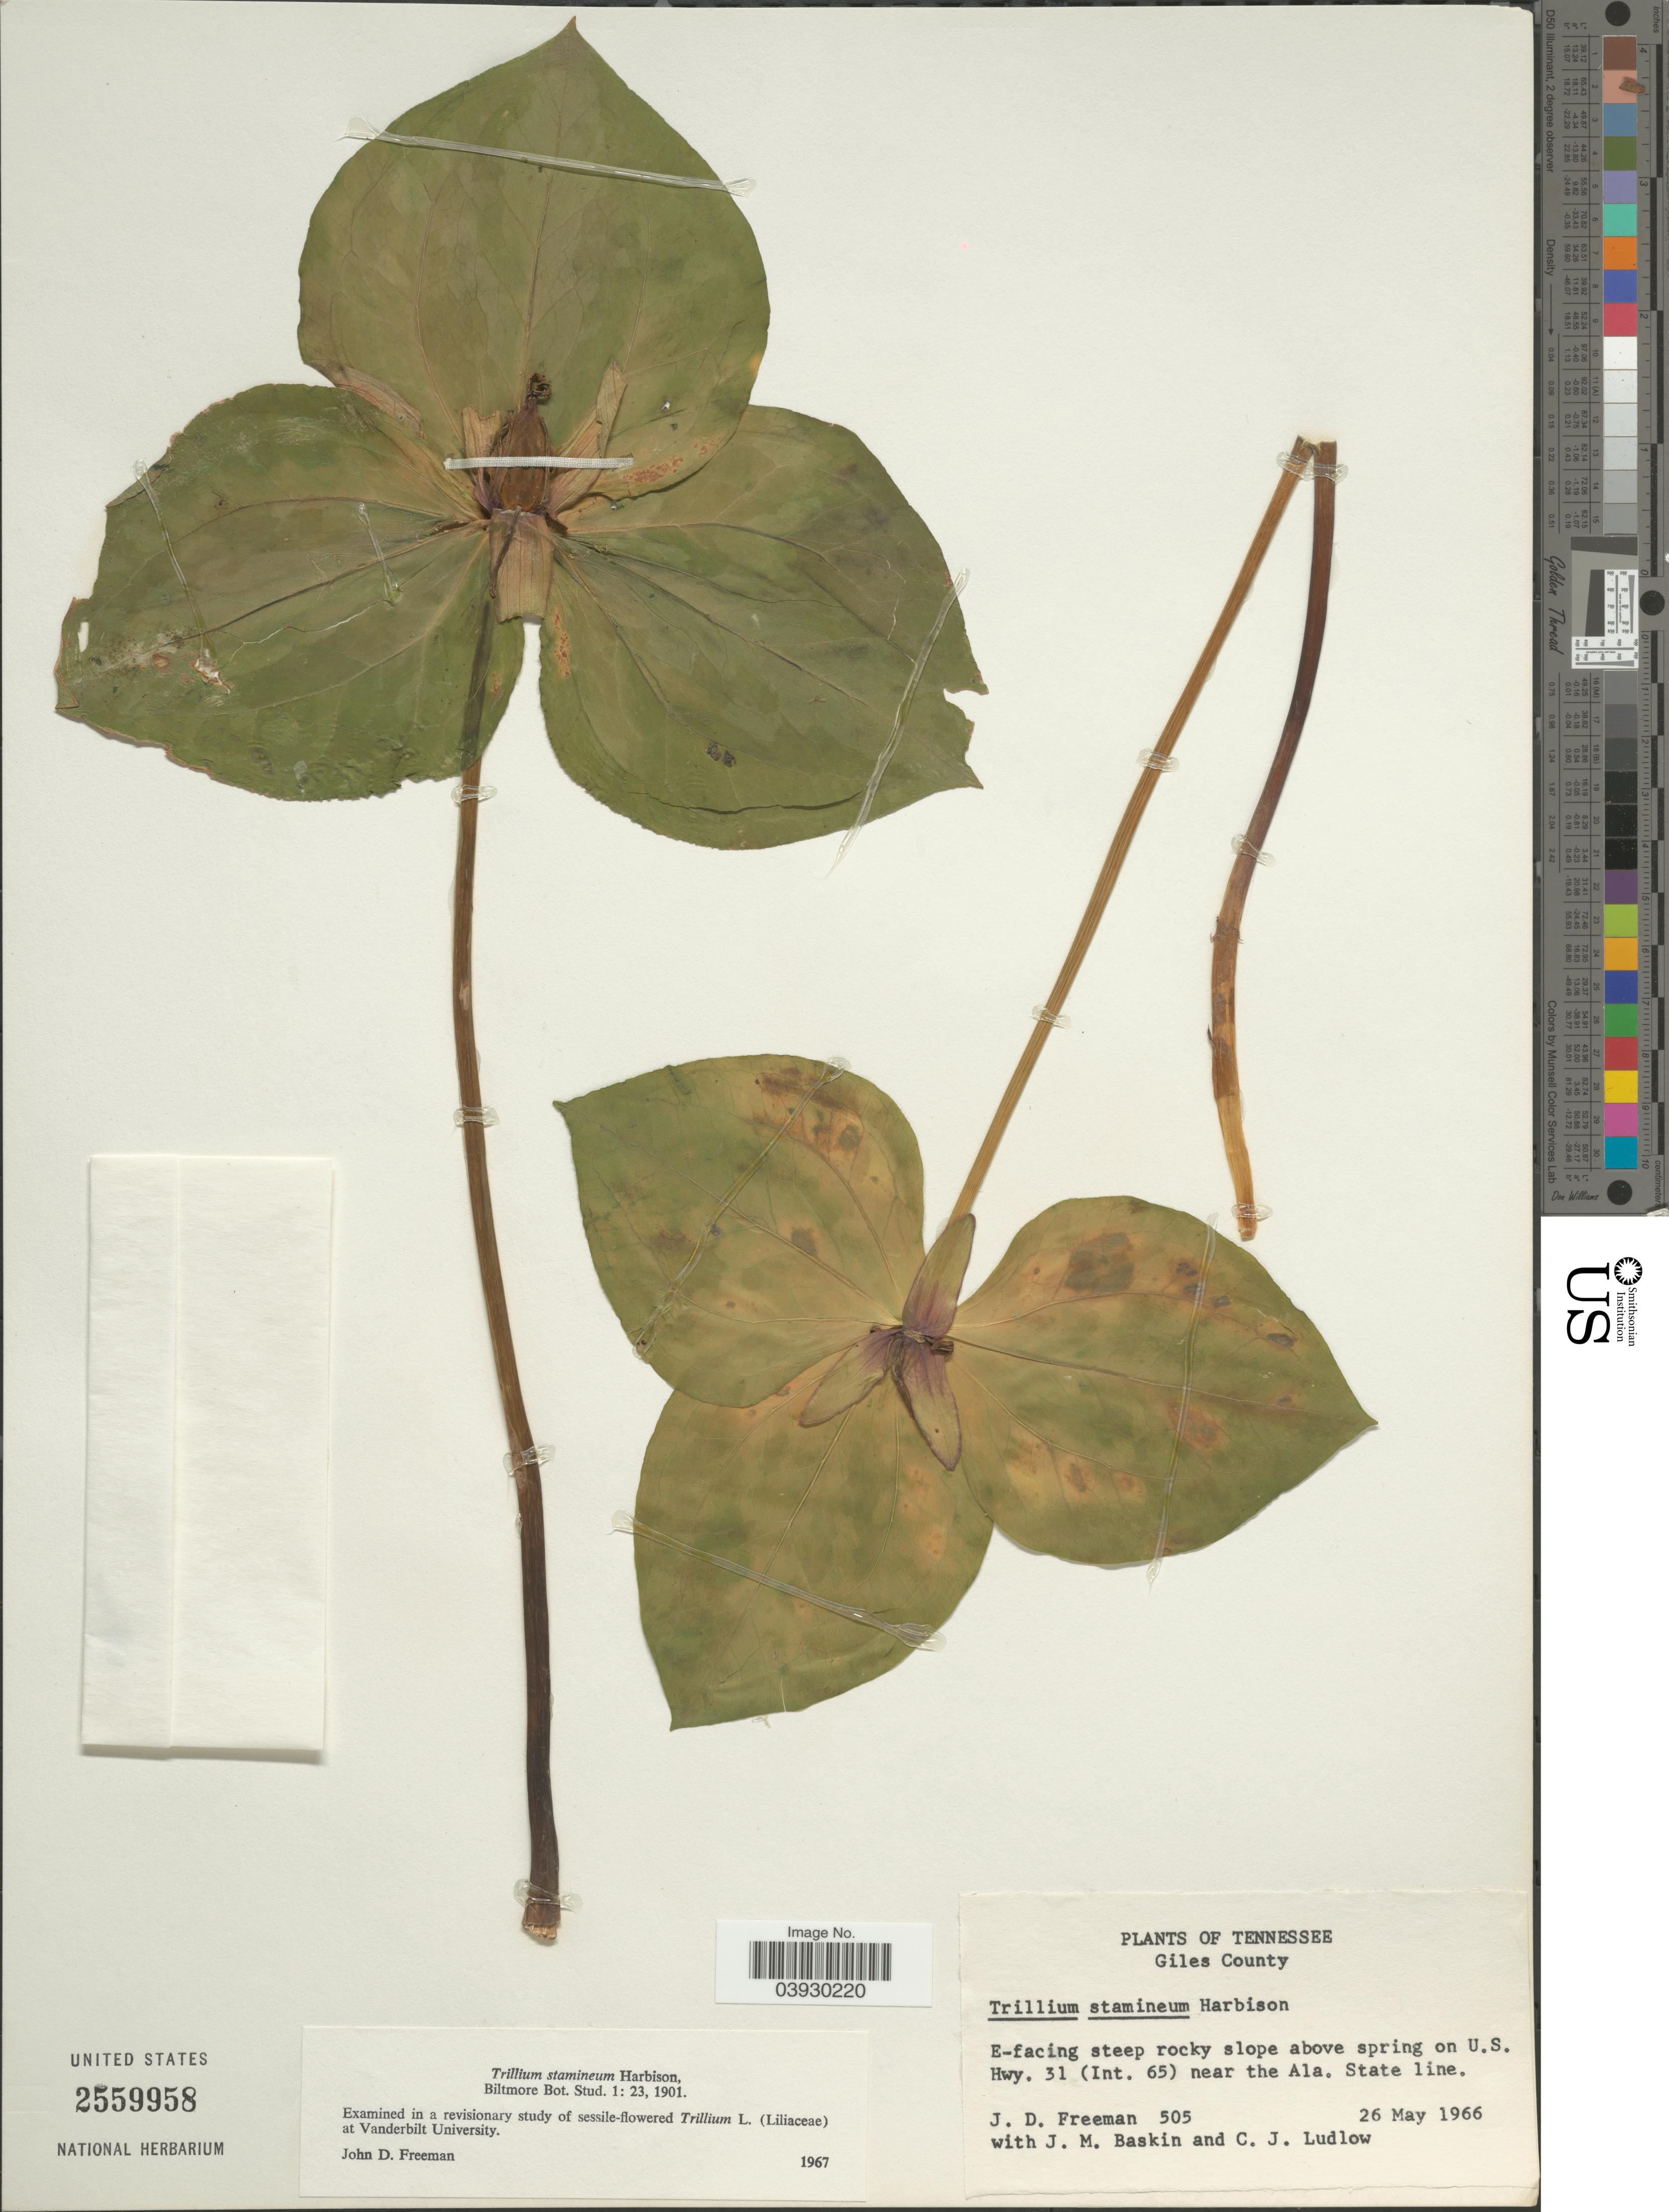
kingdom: Plantae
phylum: Tracheophyta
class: Liliopsida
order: Liliales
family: Melanthiaceae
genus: Trillium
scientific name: Trillium stamineum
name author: Harb.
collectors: J. Freeman, J. Baskin & C. Ludlow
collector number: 505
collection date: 1966-05-26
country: United States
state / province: Tennessee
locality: Giles County. E-facing steep rocky slope above spring on U.S. Hwy. 31 (Int. 65) near the Ala. State line.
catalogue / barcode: US 2559958